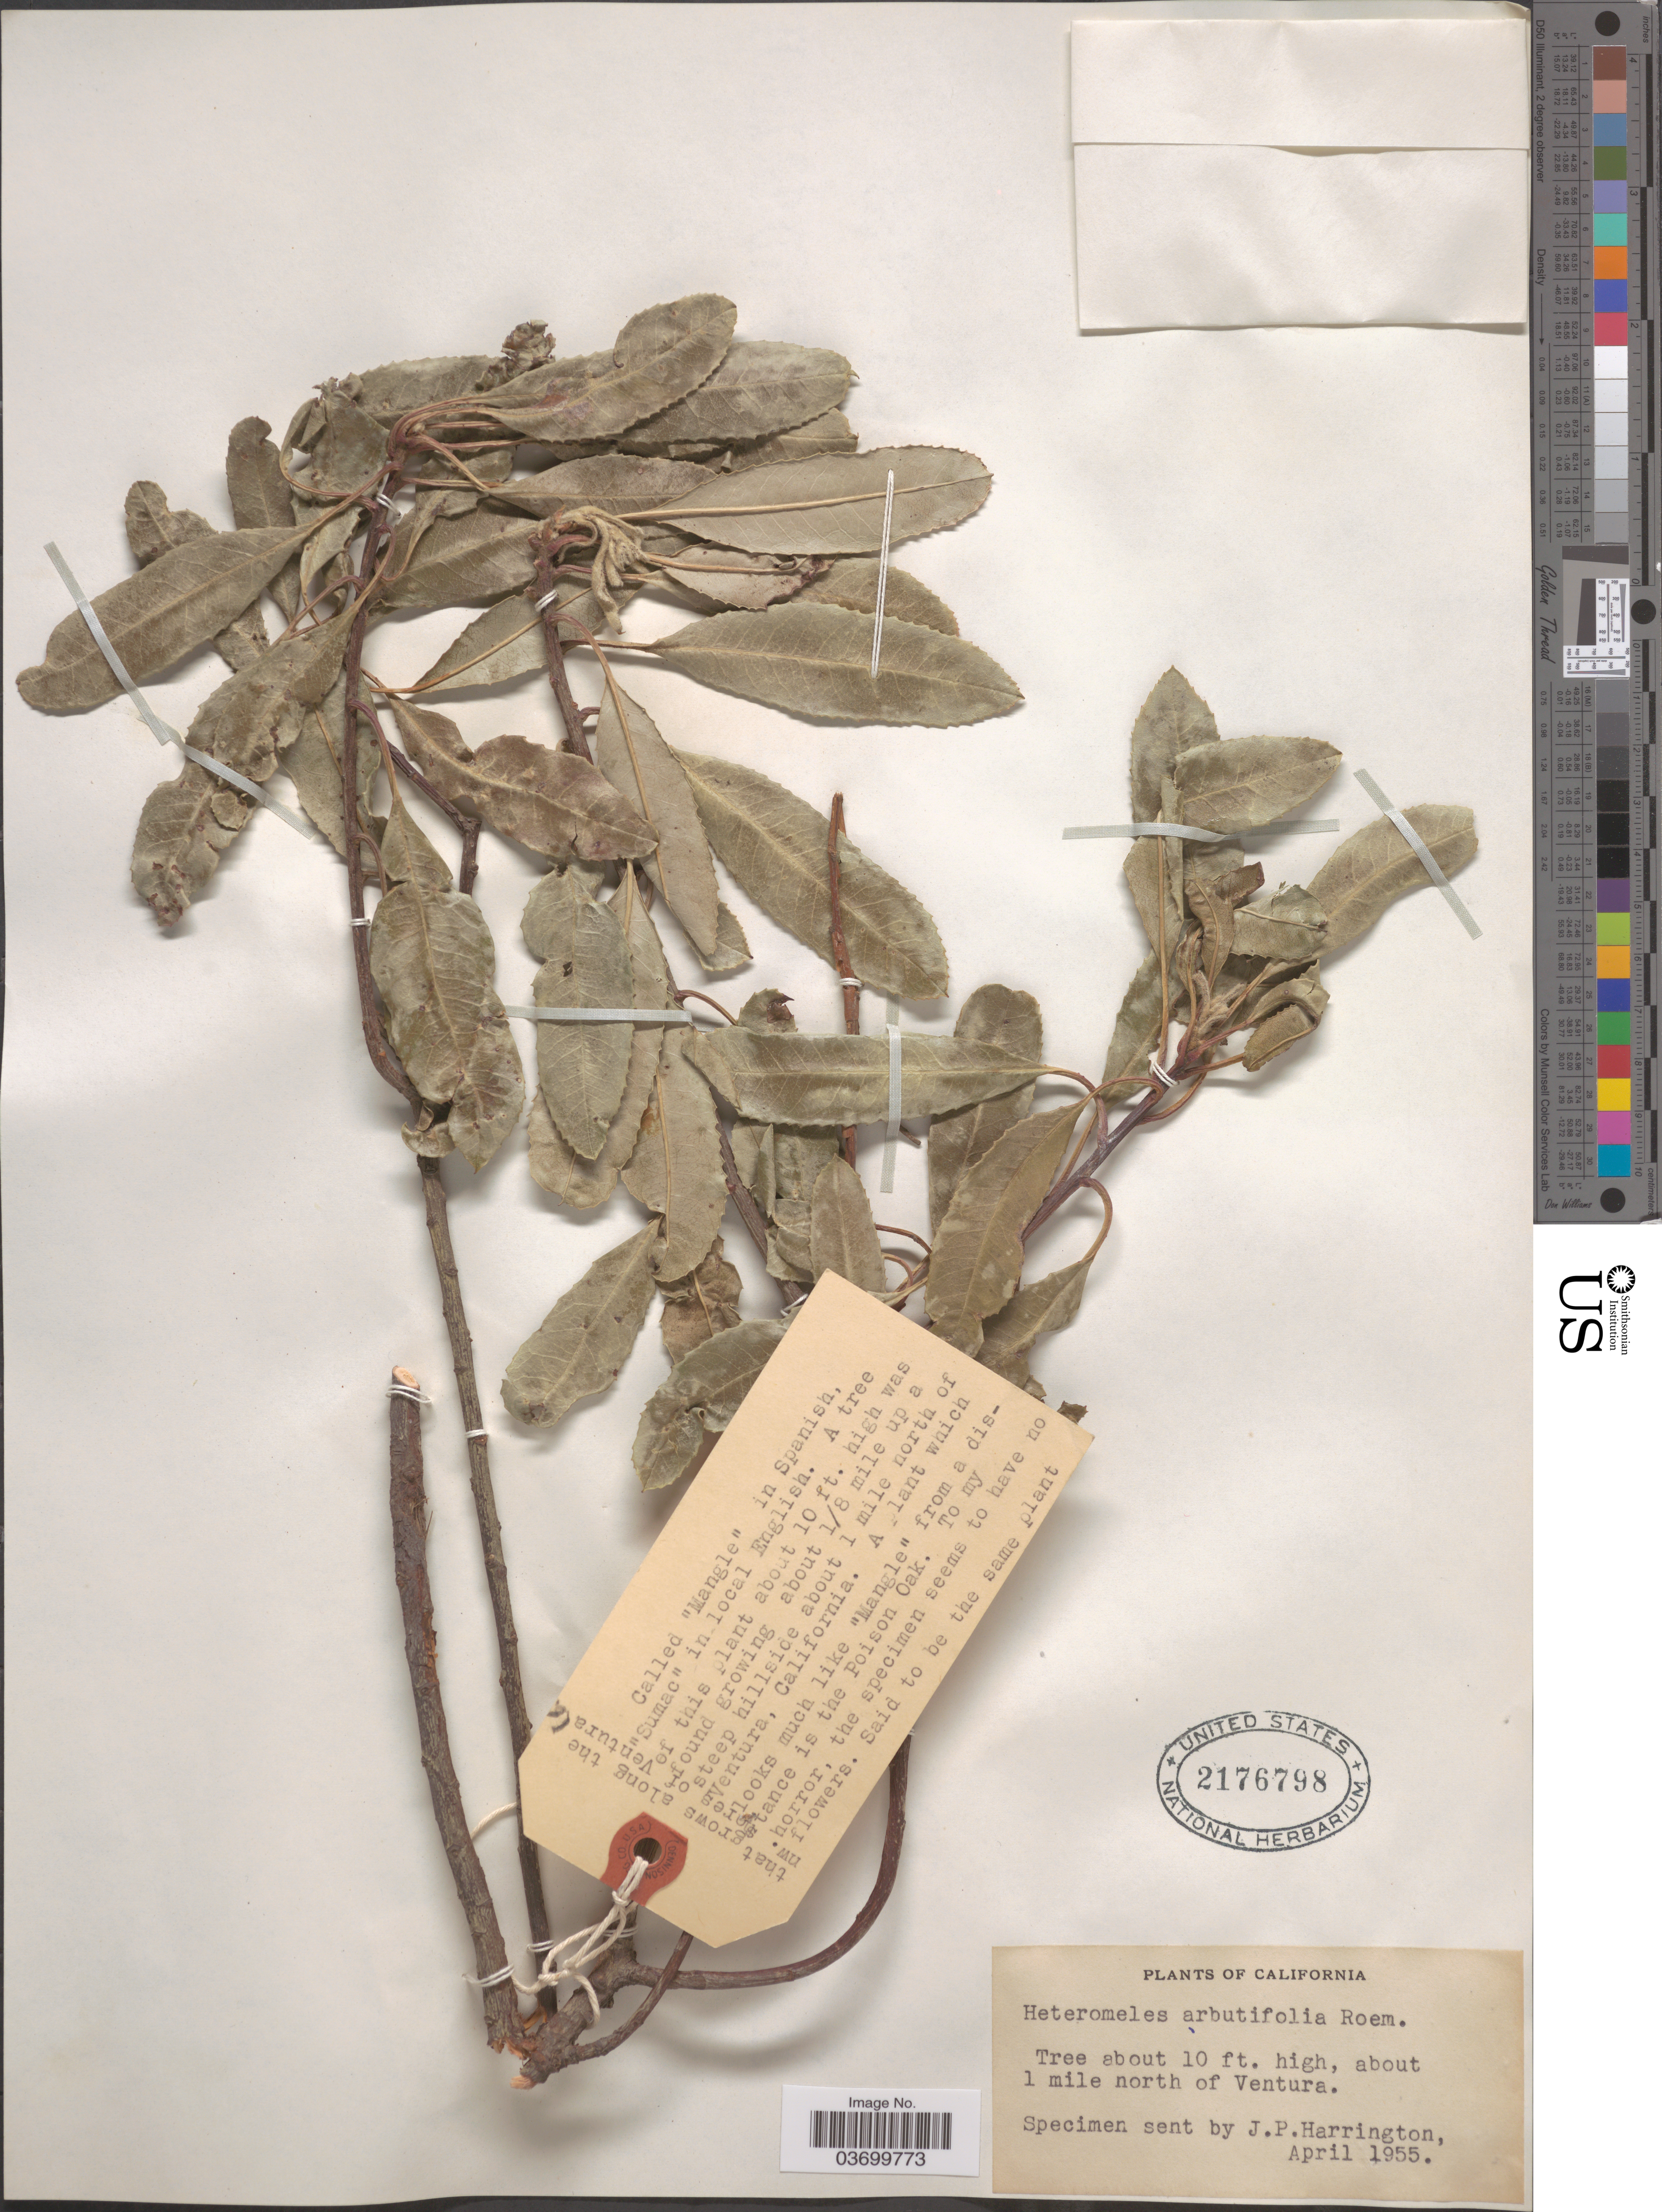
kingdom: Plantae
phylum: Tracheophyta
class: Magnoliopsida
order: Rosales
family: Rosaceae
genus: Heteromeles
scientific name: Heteromeles arbutifolia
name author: (Lindl.) Roemer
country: United States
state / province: California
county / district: Ventura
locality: Along the nw. shores of Ventura. About 1/8 mile up a steep hillside about 1 mile north of Ventura.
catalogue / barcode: US 2176798